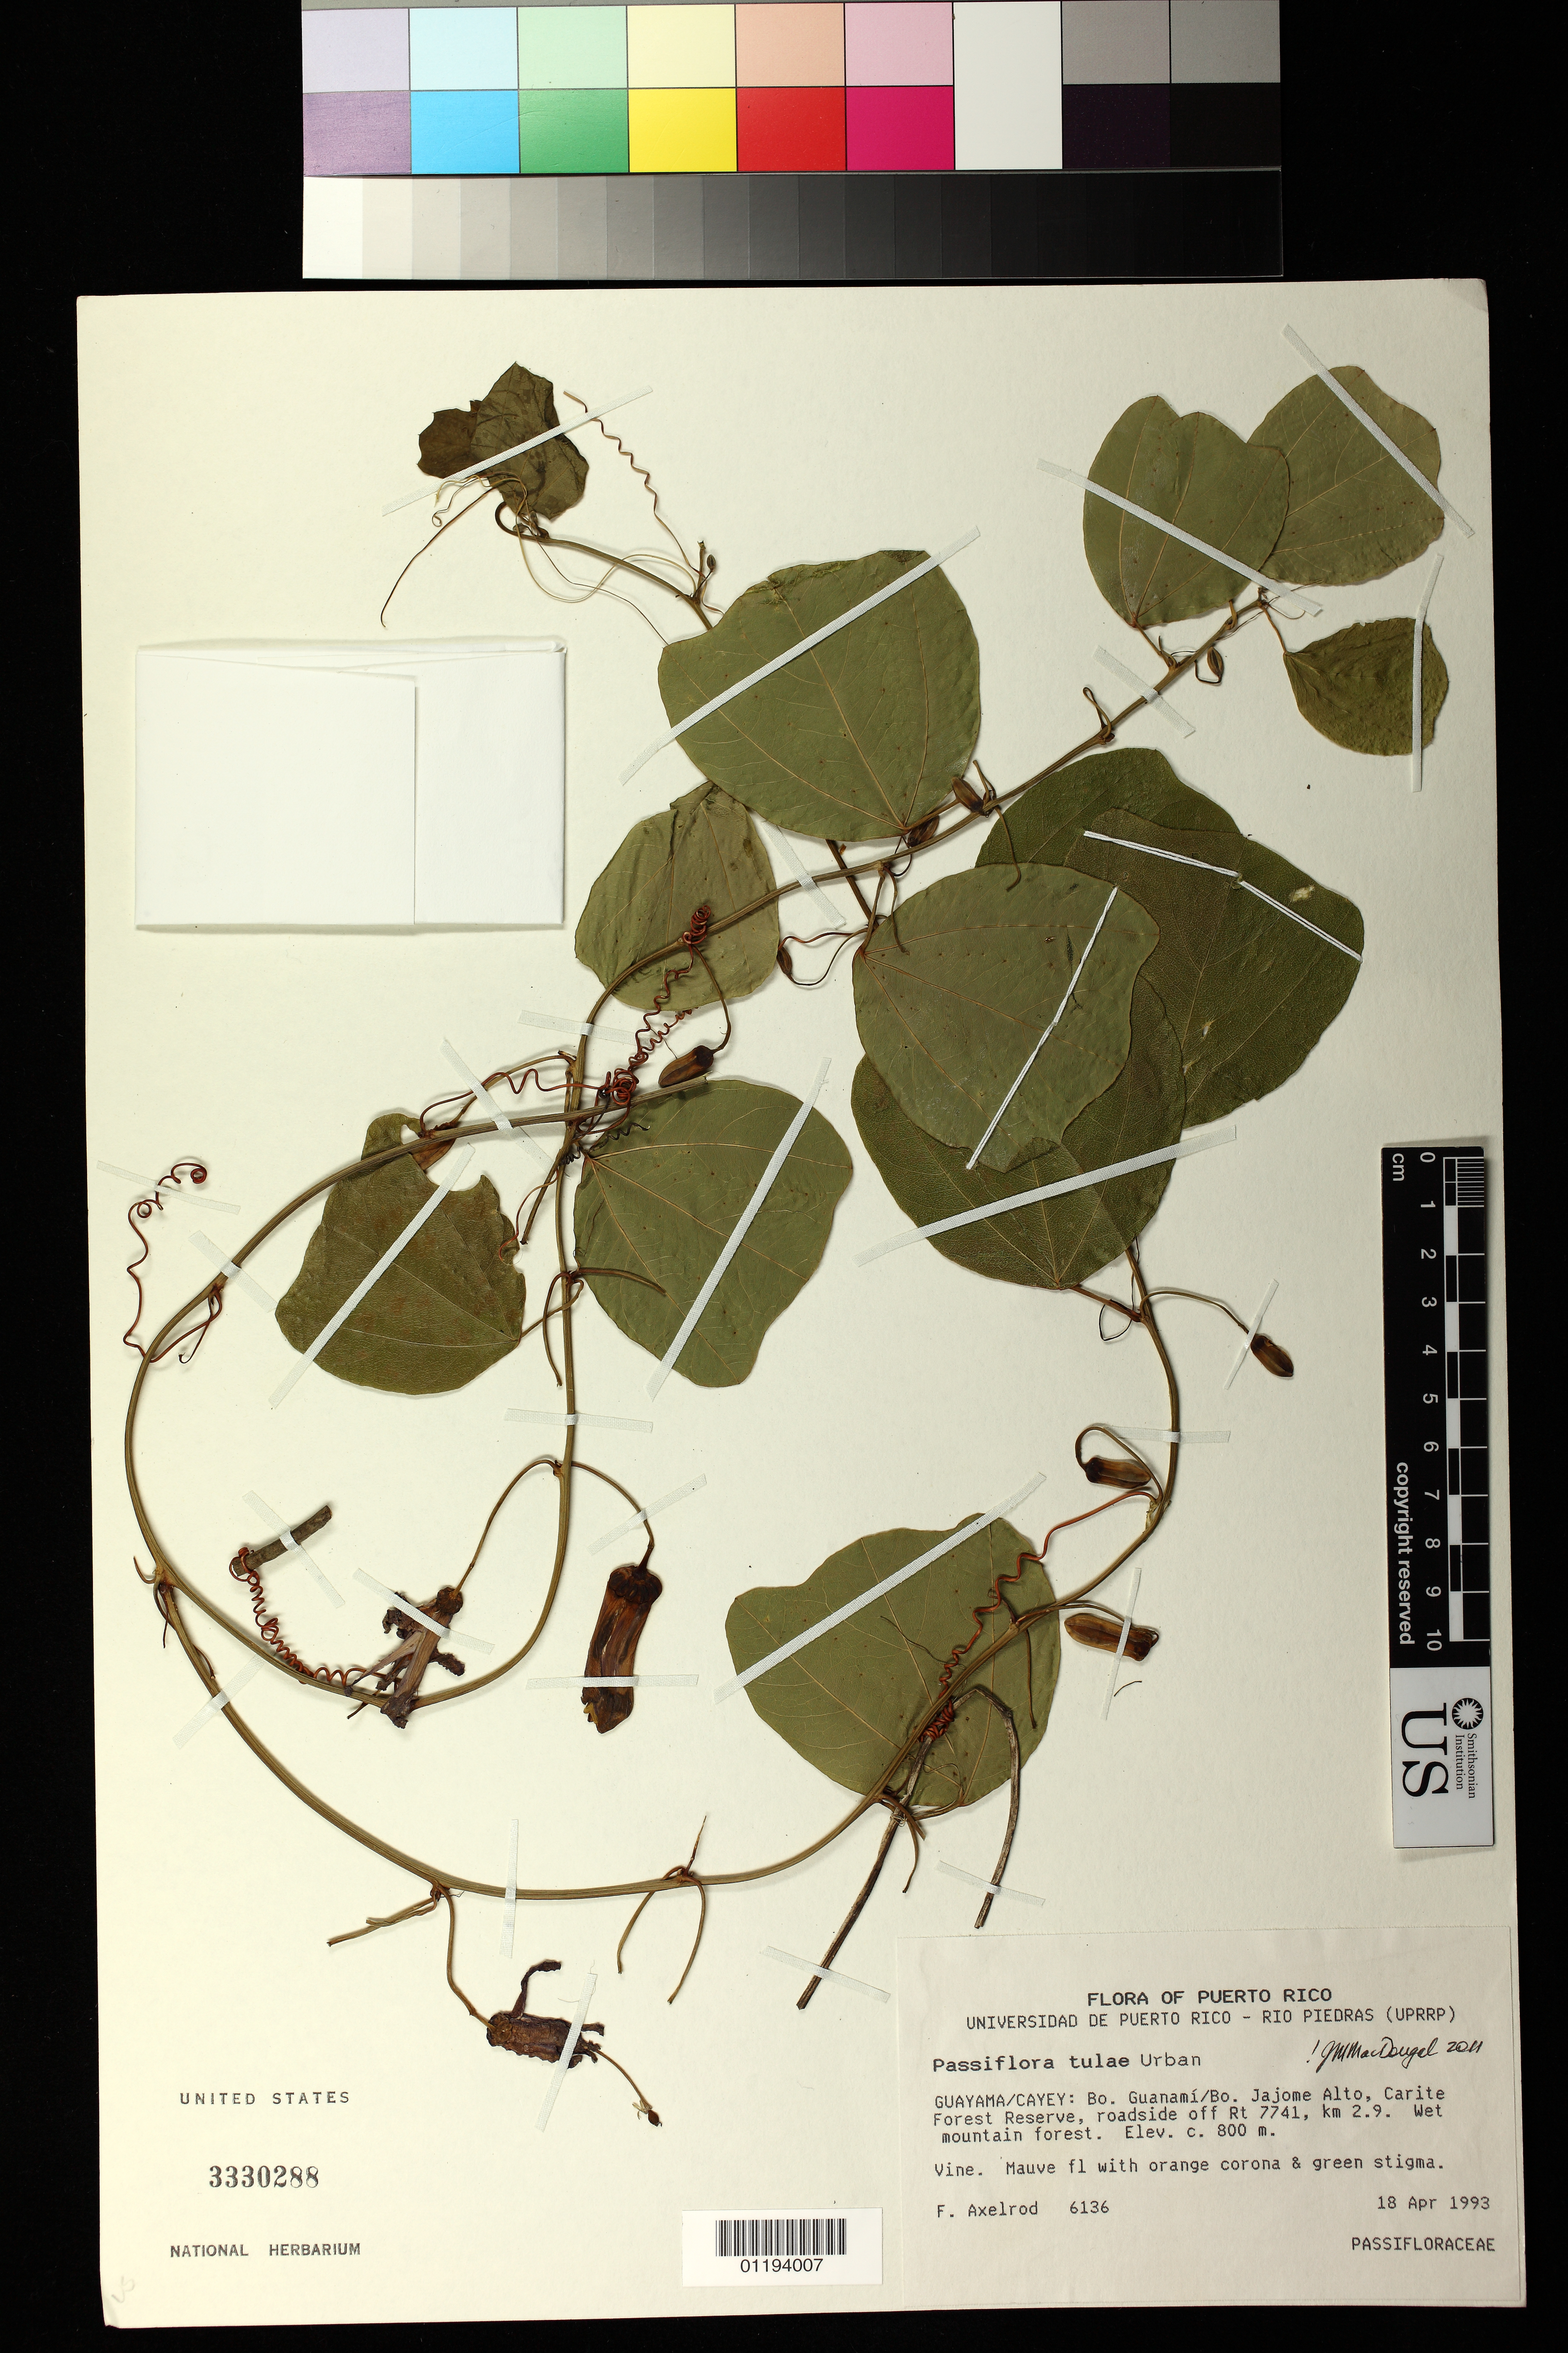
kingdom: Plantae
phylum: Tracheophyta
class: Magnoliopsida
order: Malpighiales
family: Passifloraceae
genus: Passiflora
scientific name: Passiflora tulae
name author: Urb.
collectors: F. S. Axelrod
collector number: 6136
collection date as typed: Apr 18 1993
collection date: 1993-04-18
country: Puerto Rico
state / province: Cayey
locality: Guayama/Cayey: Bo. Guanami/Bo. Jajone Alto, Carite Forest Reserve, roadside off Rt 7741, km 2.9.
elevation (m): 800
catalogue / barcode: US 3330288